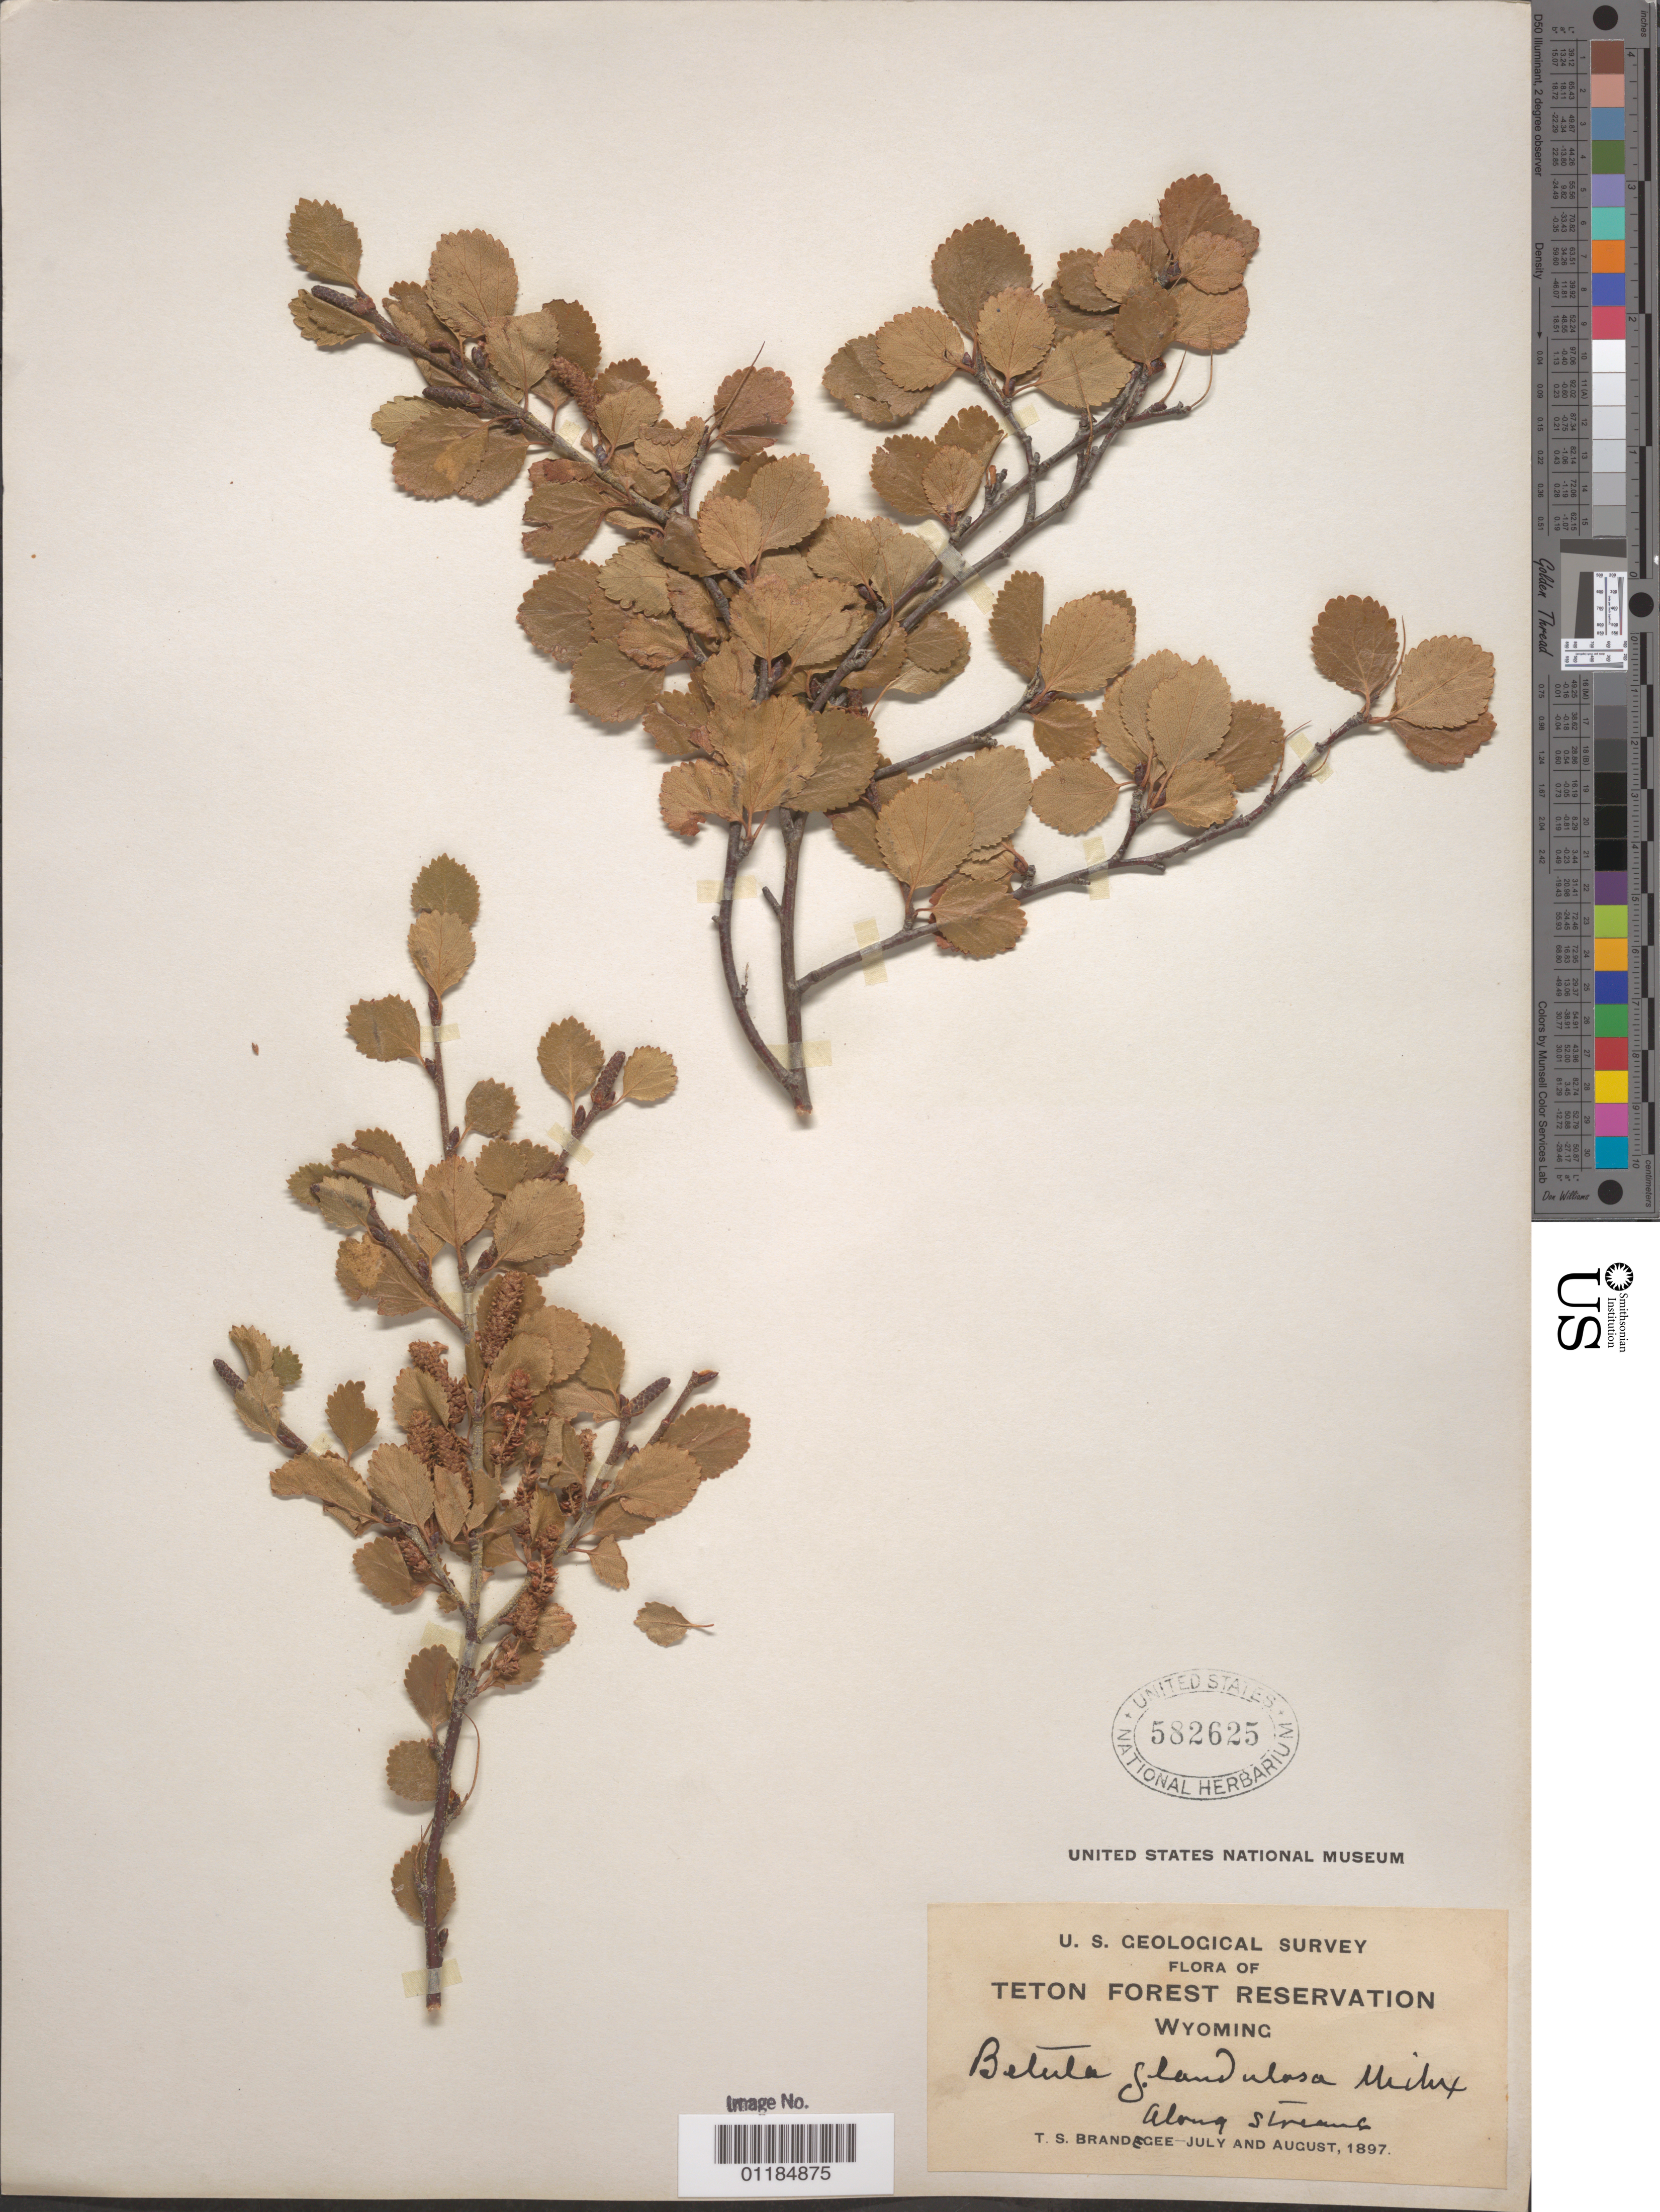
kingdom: Plantae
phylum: Tracheophyta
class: Magnoliopsida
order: Fagales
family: Betulaceae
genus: Betula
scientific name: Betula glandulosa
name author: Michx.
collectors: T. S. Brandegee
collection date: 1897-07/1897-08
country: United States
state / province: Wyoming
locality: Teton Forest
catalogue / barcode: US 582625